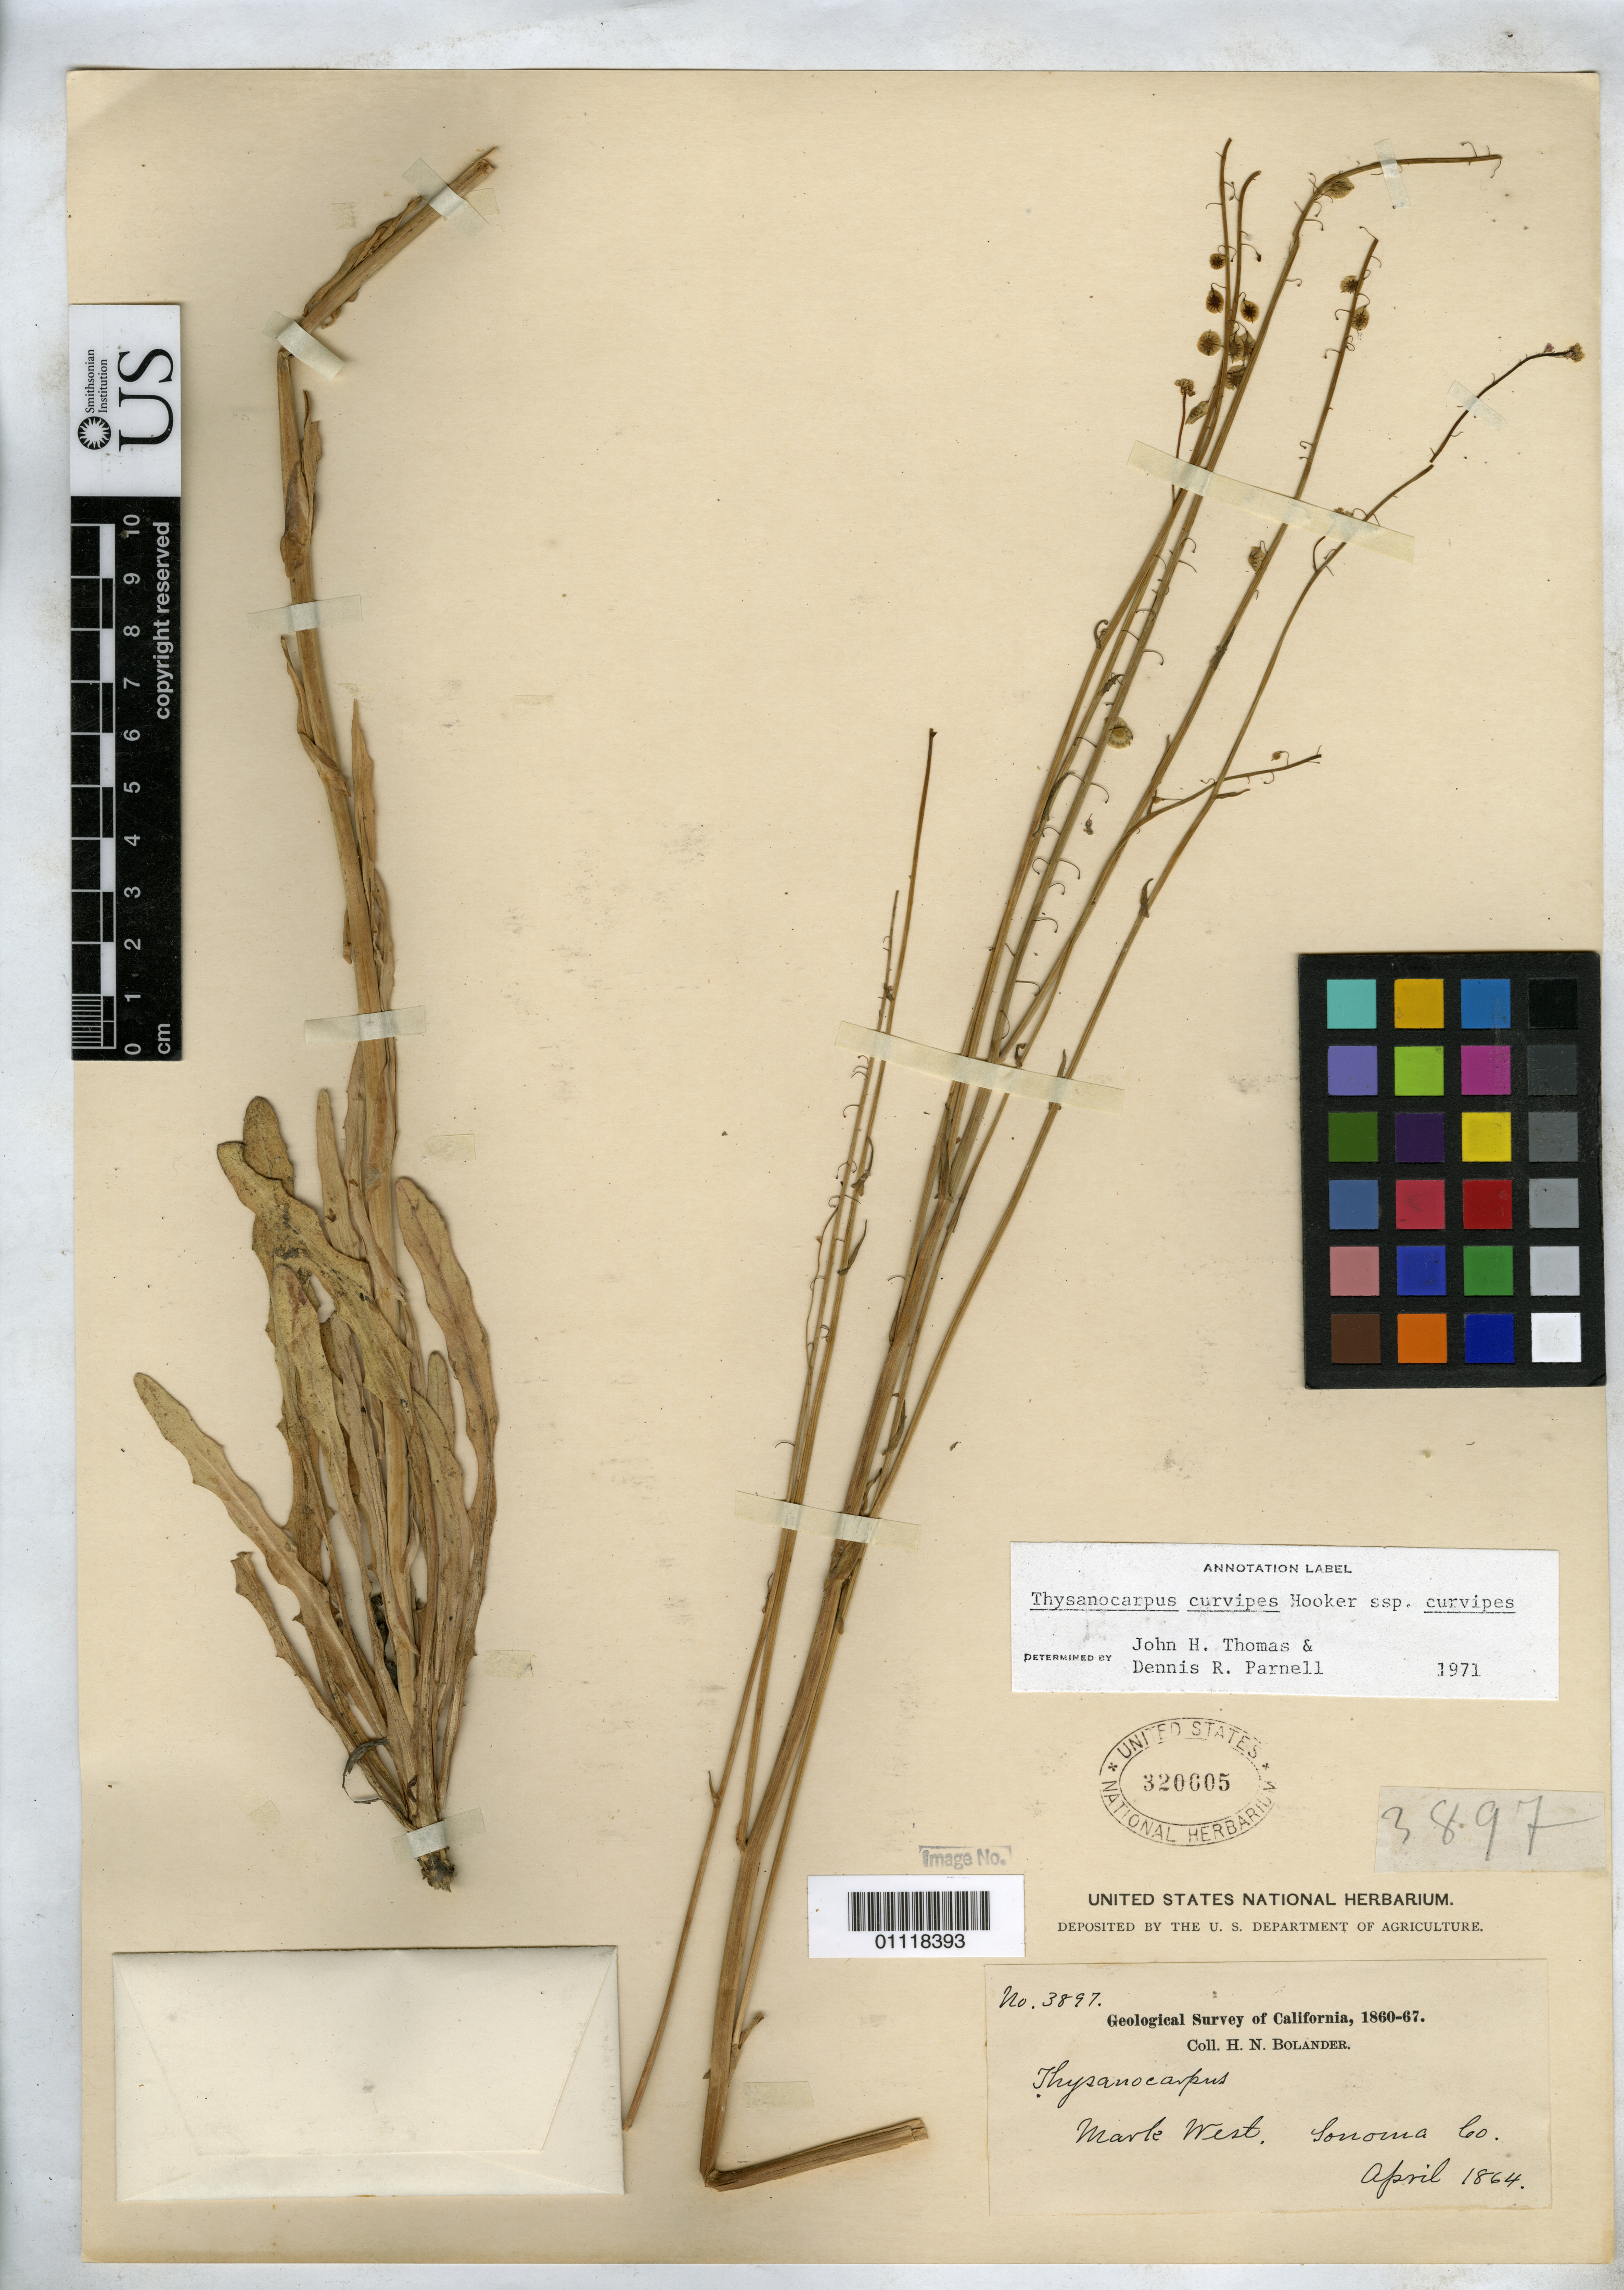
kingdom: Plantae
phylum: Tracheophyta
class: Magnoliopsida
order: Brassicales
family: Brassicaceae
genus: Thysanocarpus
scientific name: Thysanocarpus curvipes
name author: Hook.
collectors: H. Bolander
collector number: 3897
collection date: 1864-04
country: United States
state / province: California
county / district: Sonoma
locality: Mark West.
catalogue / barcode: US 320605